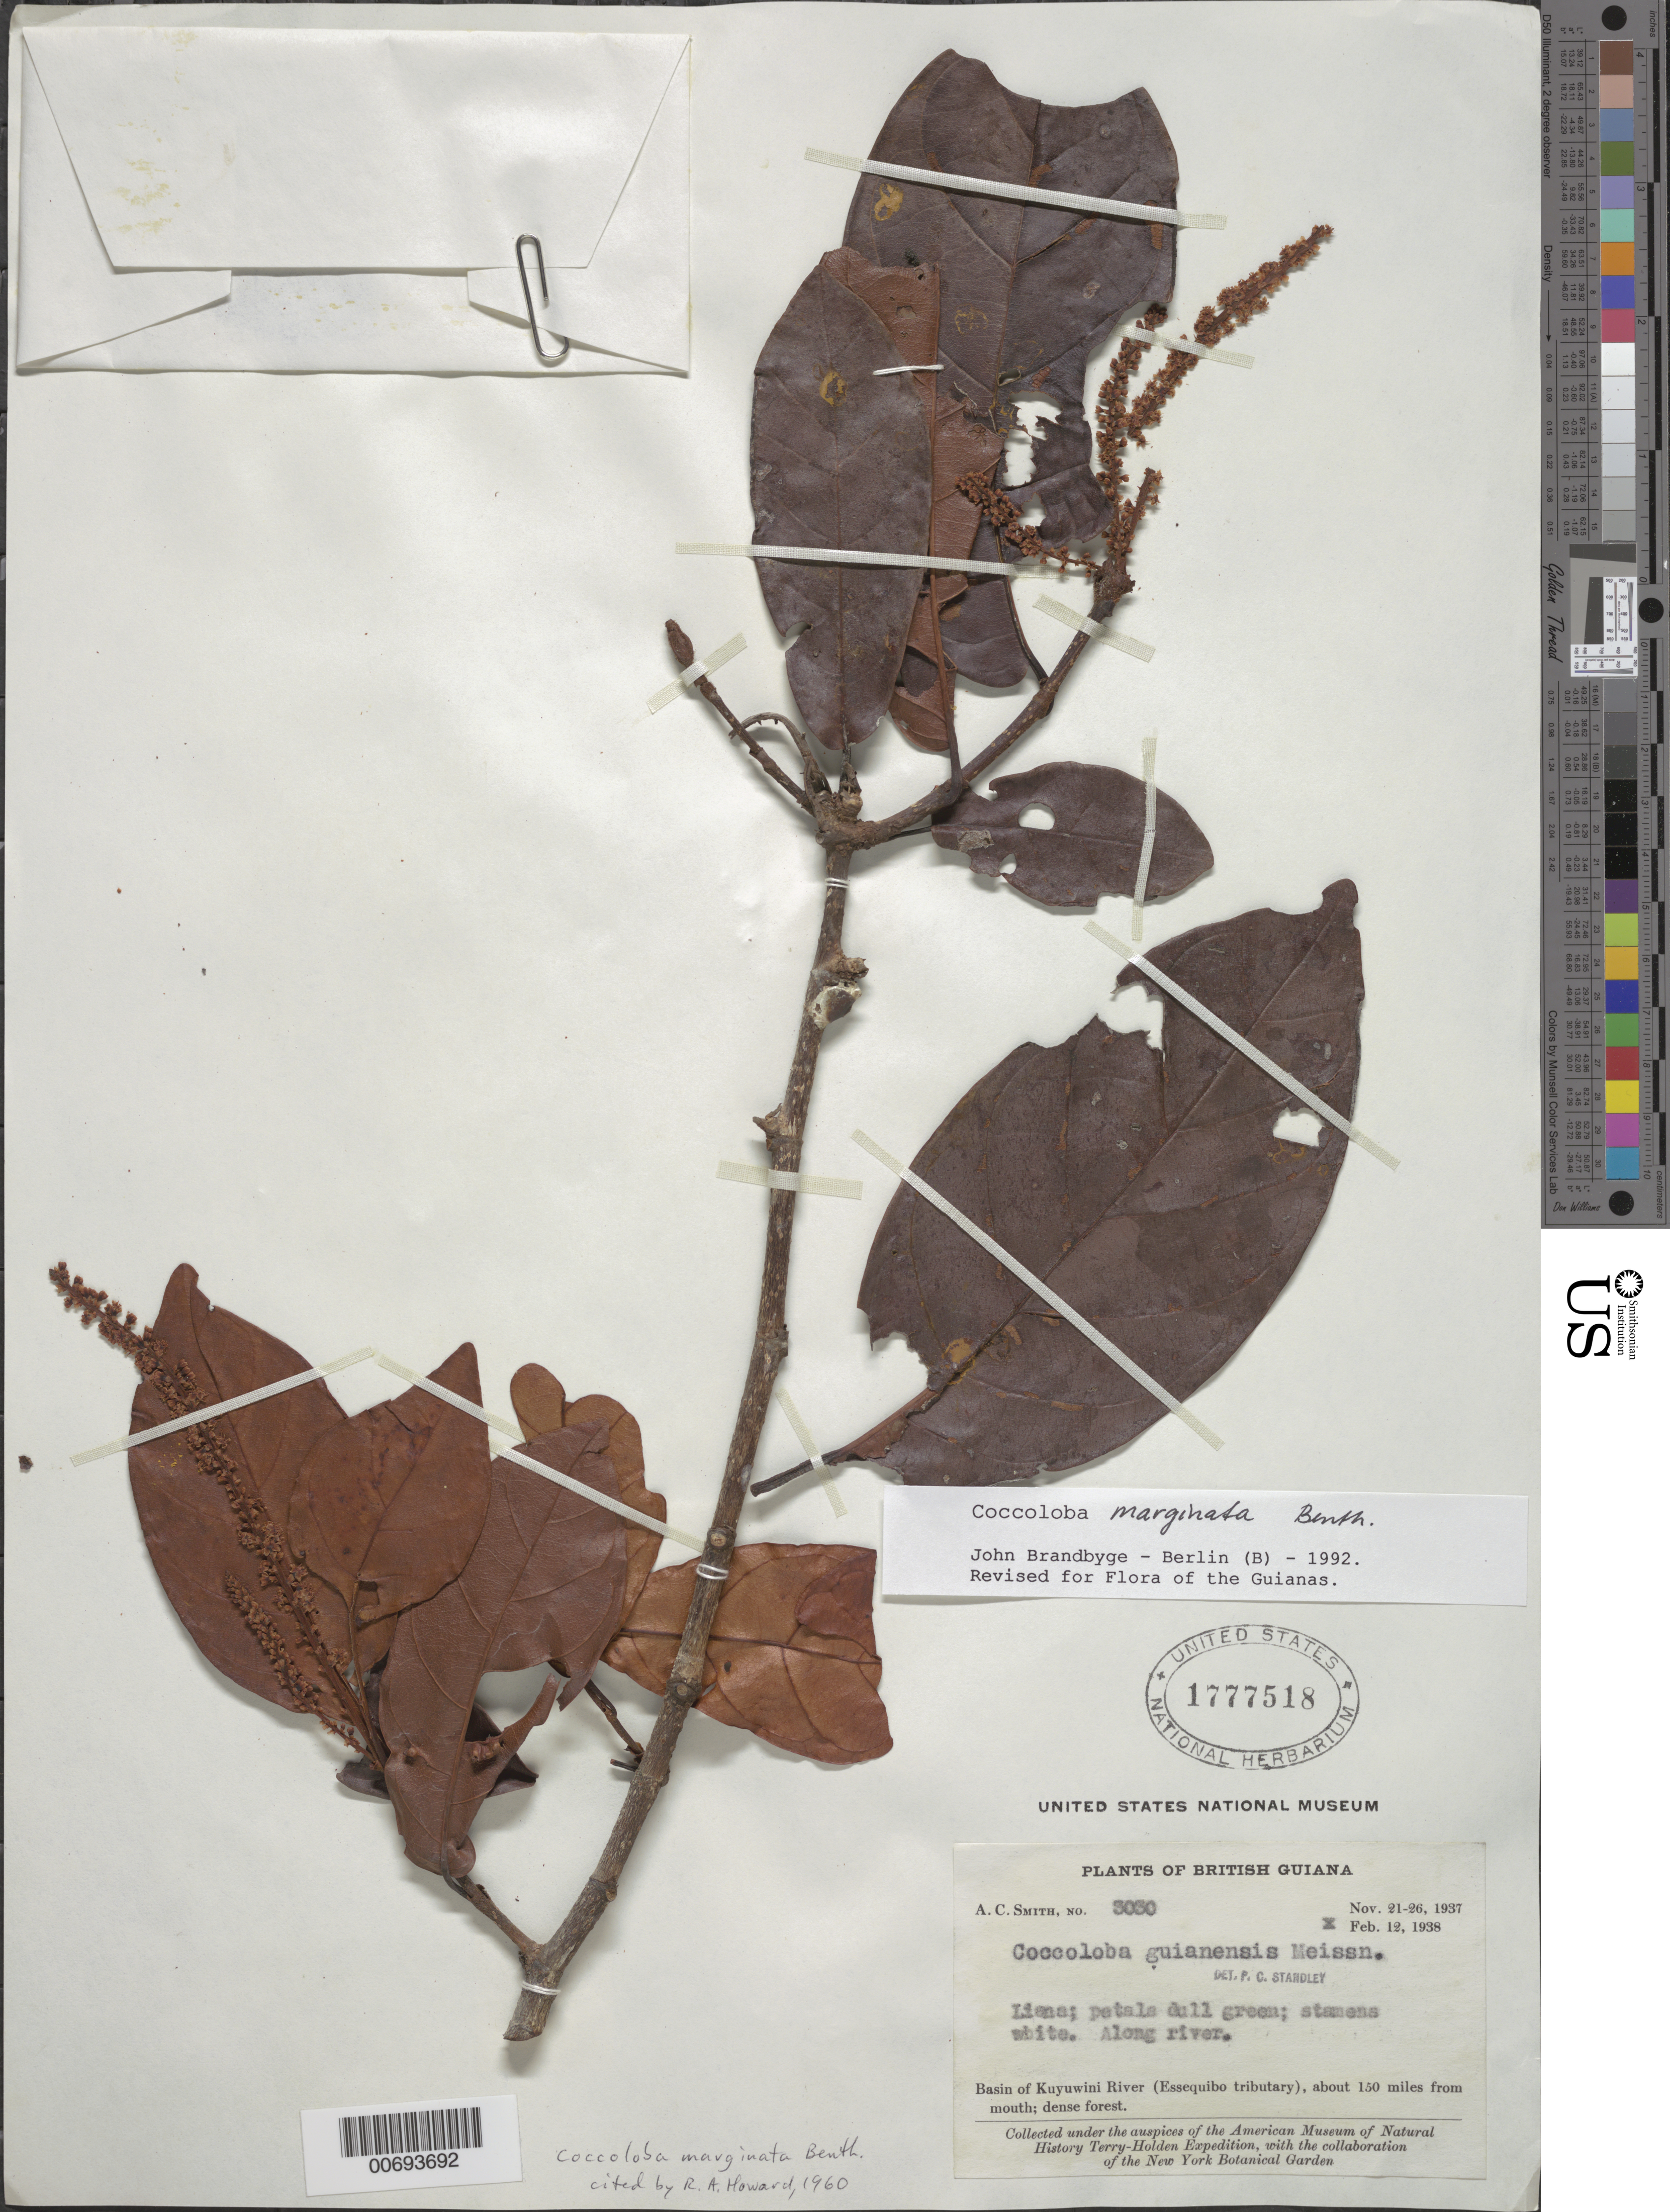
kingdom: Plantae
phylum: Tracheophyta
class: Magnoliopsida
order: Caryophyllales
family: Polygonaceae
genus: Coccoloba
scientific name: Coccoloba marginata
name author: Benth.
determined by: Brandbyge, J.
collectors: A. C. Smith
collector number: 3030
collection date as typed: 12-Feb-38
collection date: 1938-02-12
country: Guyana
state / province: U. Takutu-U. Essequibo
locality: Kuyuwini River Basin (Essequibo River tributary), about 150 mi. from mouth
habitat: Dense forest along river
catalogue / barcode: US 1777518